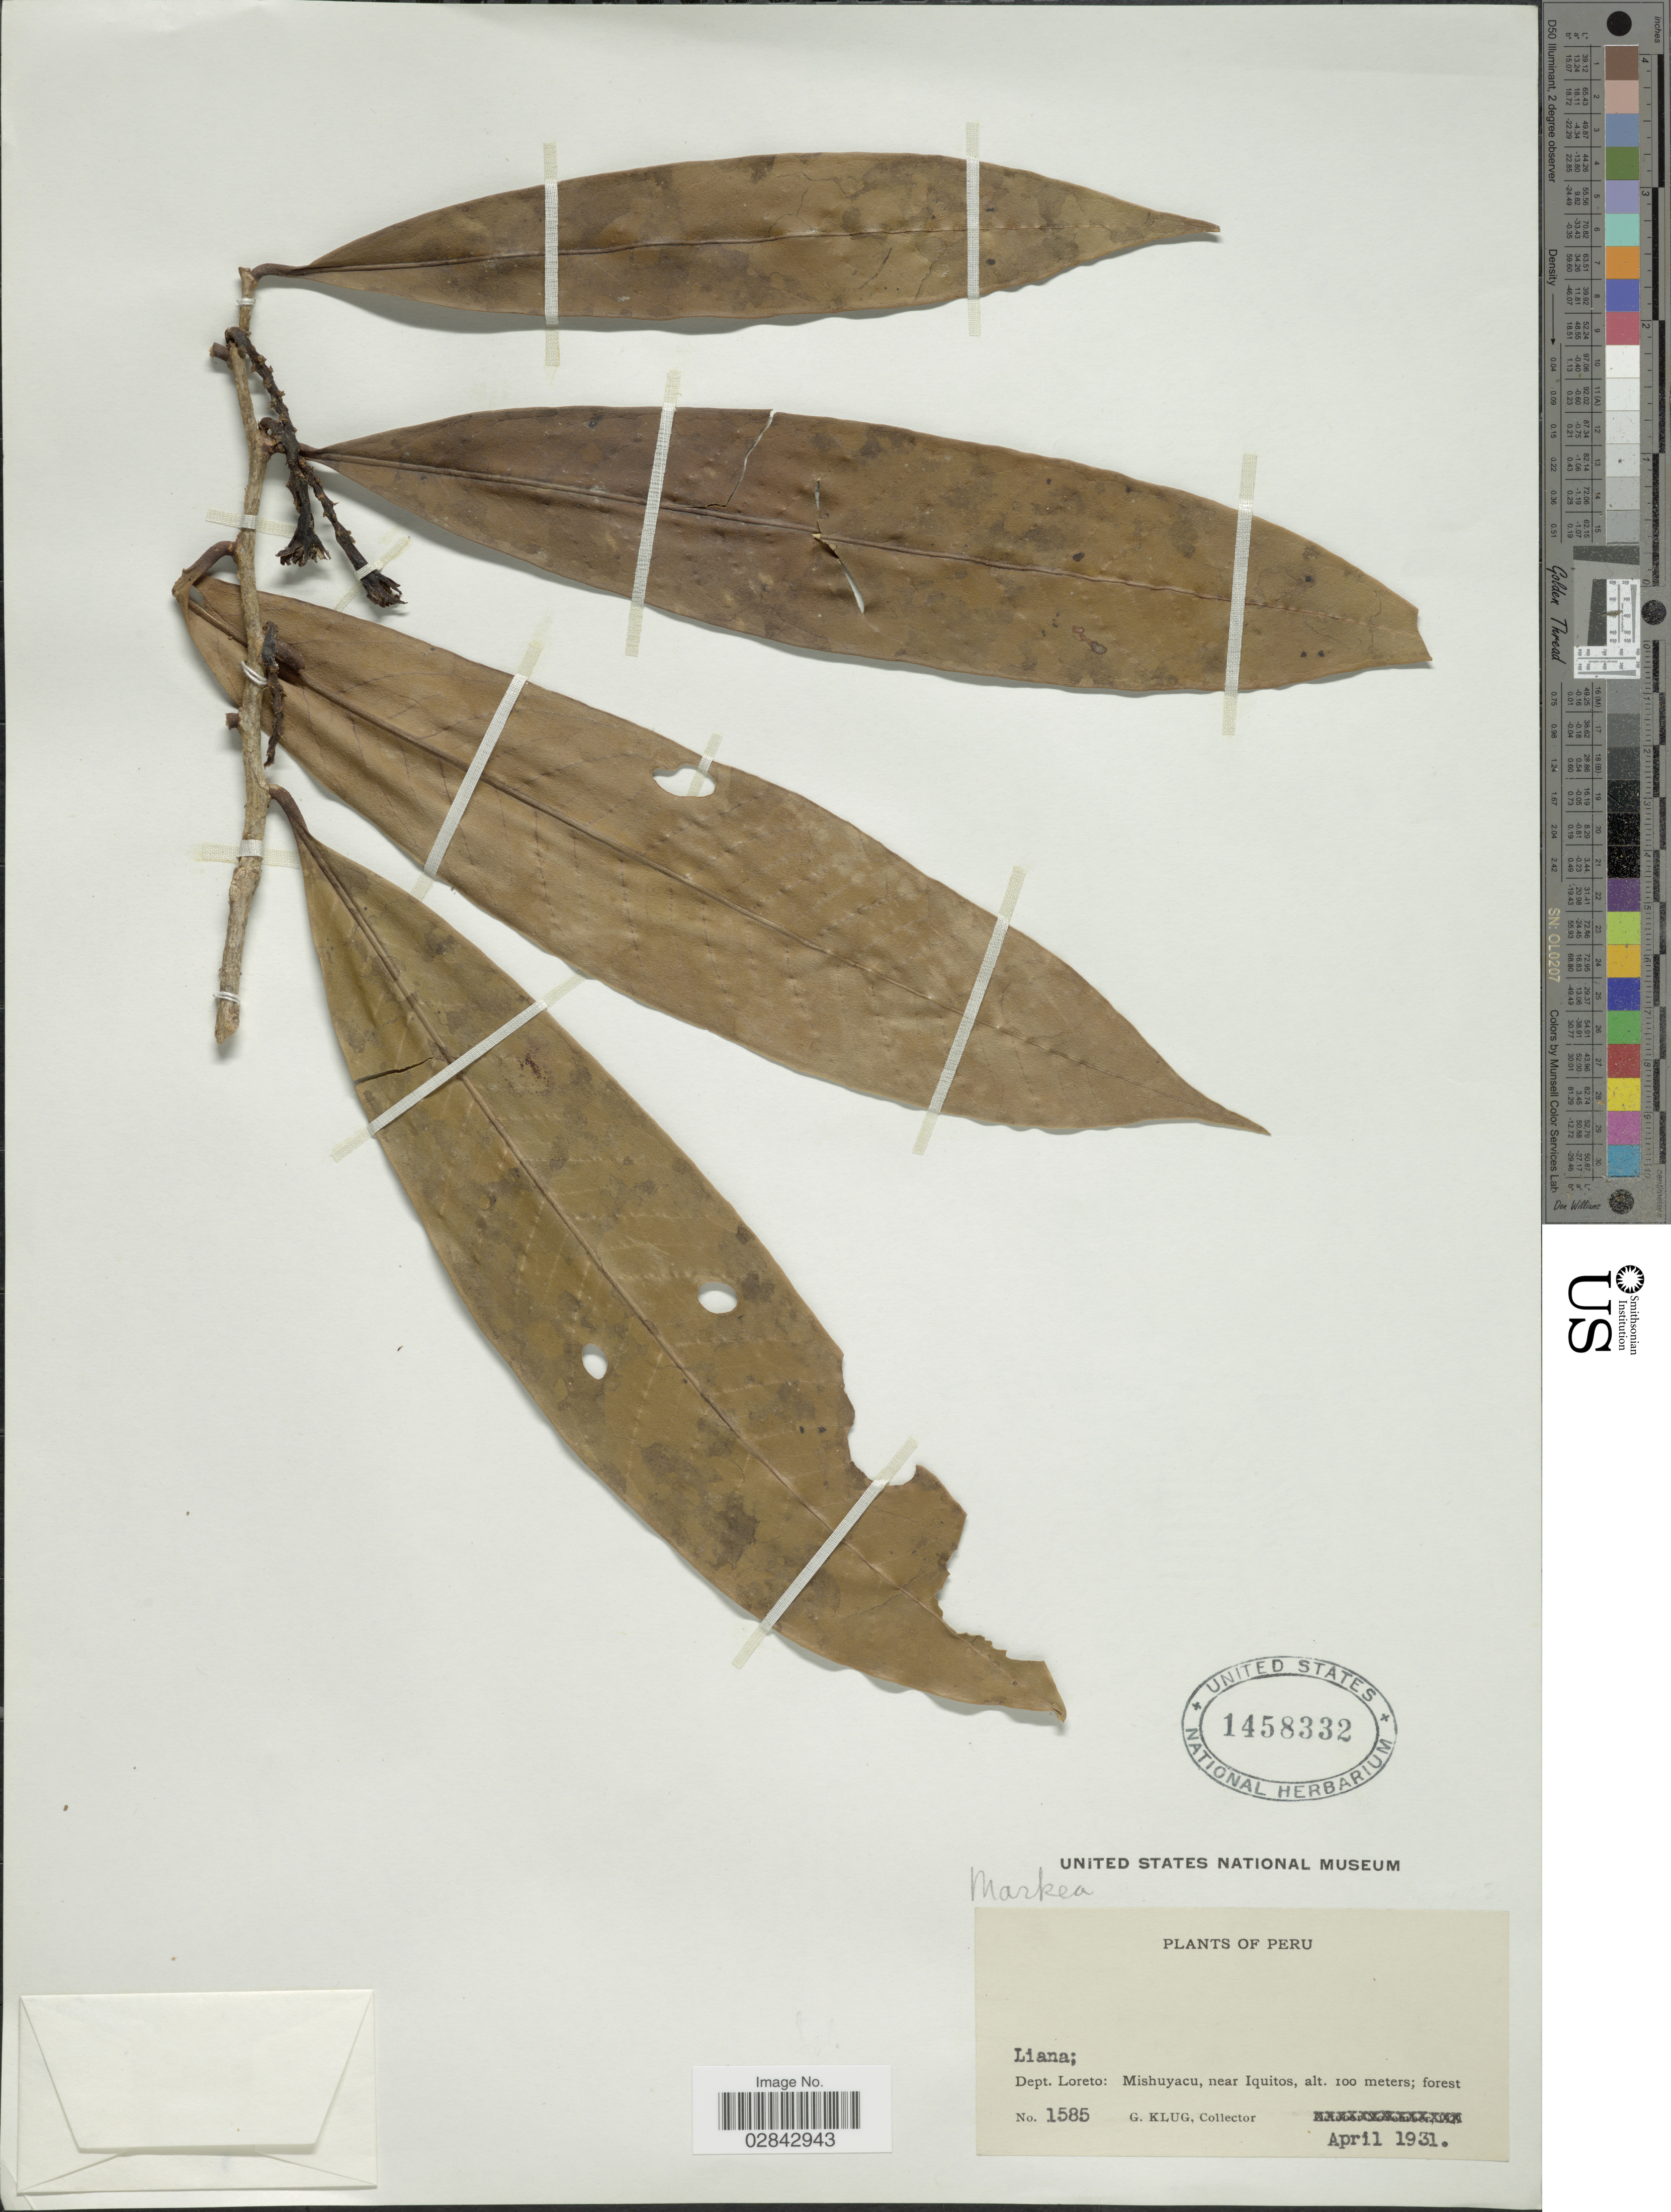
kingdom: Plantae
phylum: Tracheophyta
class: Magnoliopsida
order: Solanales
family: Solanaceae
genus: Markea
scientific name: Markea sp.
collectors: G. Klug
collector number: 1585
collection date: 1931-04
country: Peru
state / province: Loreto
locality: Dept. Loreto: Mishuyacu, near Iquitos.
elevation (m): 100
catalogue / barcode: US 1458332